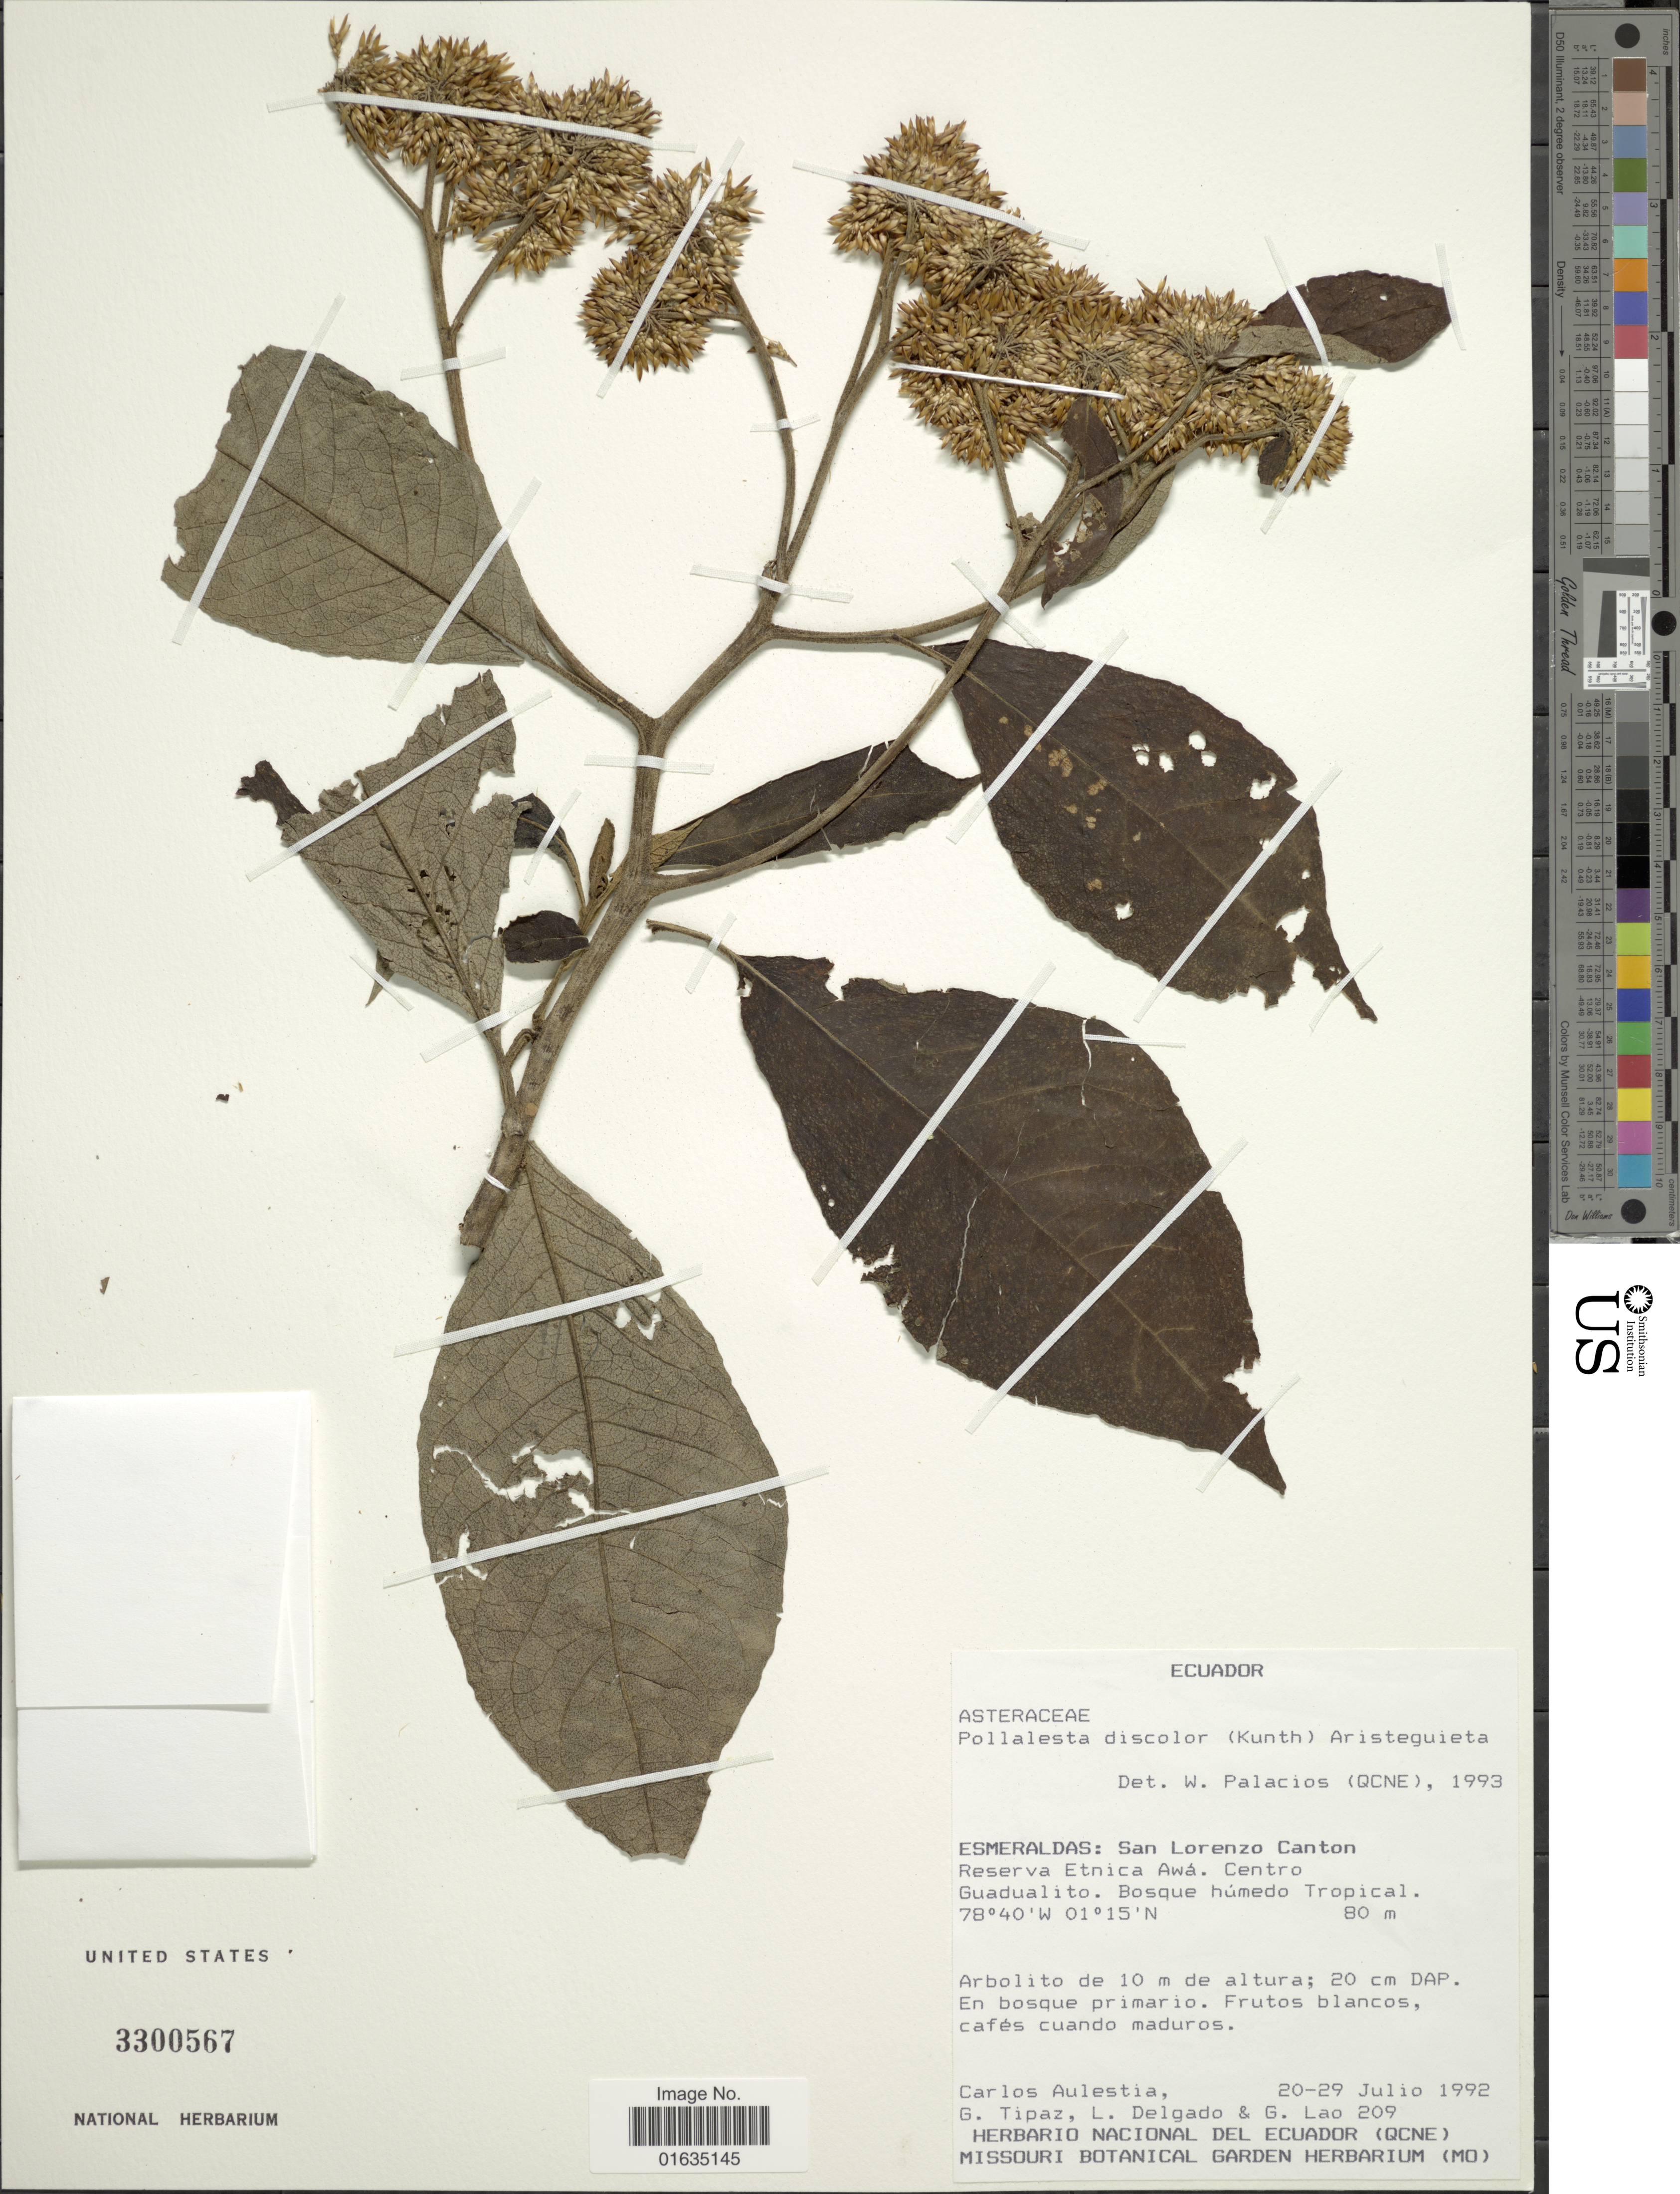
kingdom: Plantae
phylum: Tracheophyta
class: Magnoliopsida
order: Asterales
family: Asteraceae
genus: Pollalesta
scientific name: Pollalesta discolor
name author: (Kunth) Aristeg.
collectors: C. Aulestia, G. Tipaz, L. Delgado V. & G. Lao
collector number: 209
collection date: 1992-07-20/1992-07-29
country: Ecuador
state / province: Esmeraldas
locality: San Lorenzo Canton, Reserva Etnica Awa, Centro Guadualito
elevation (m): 80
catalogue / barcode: US 3300567